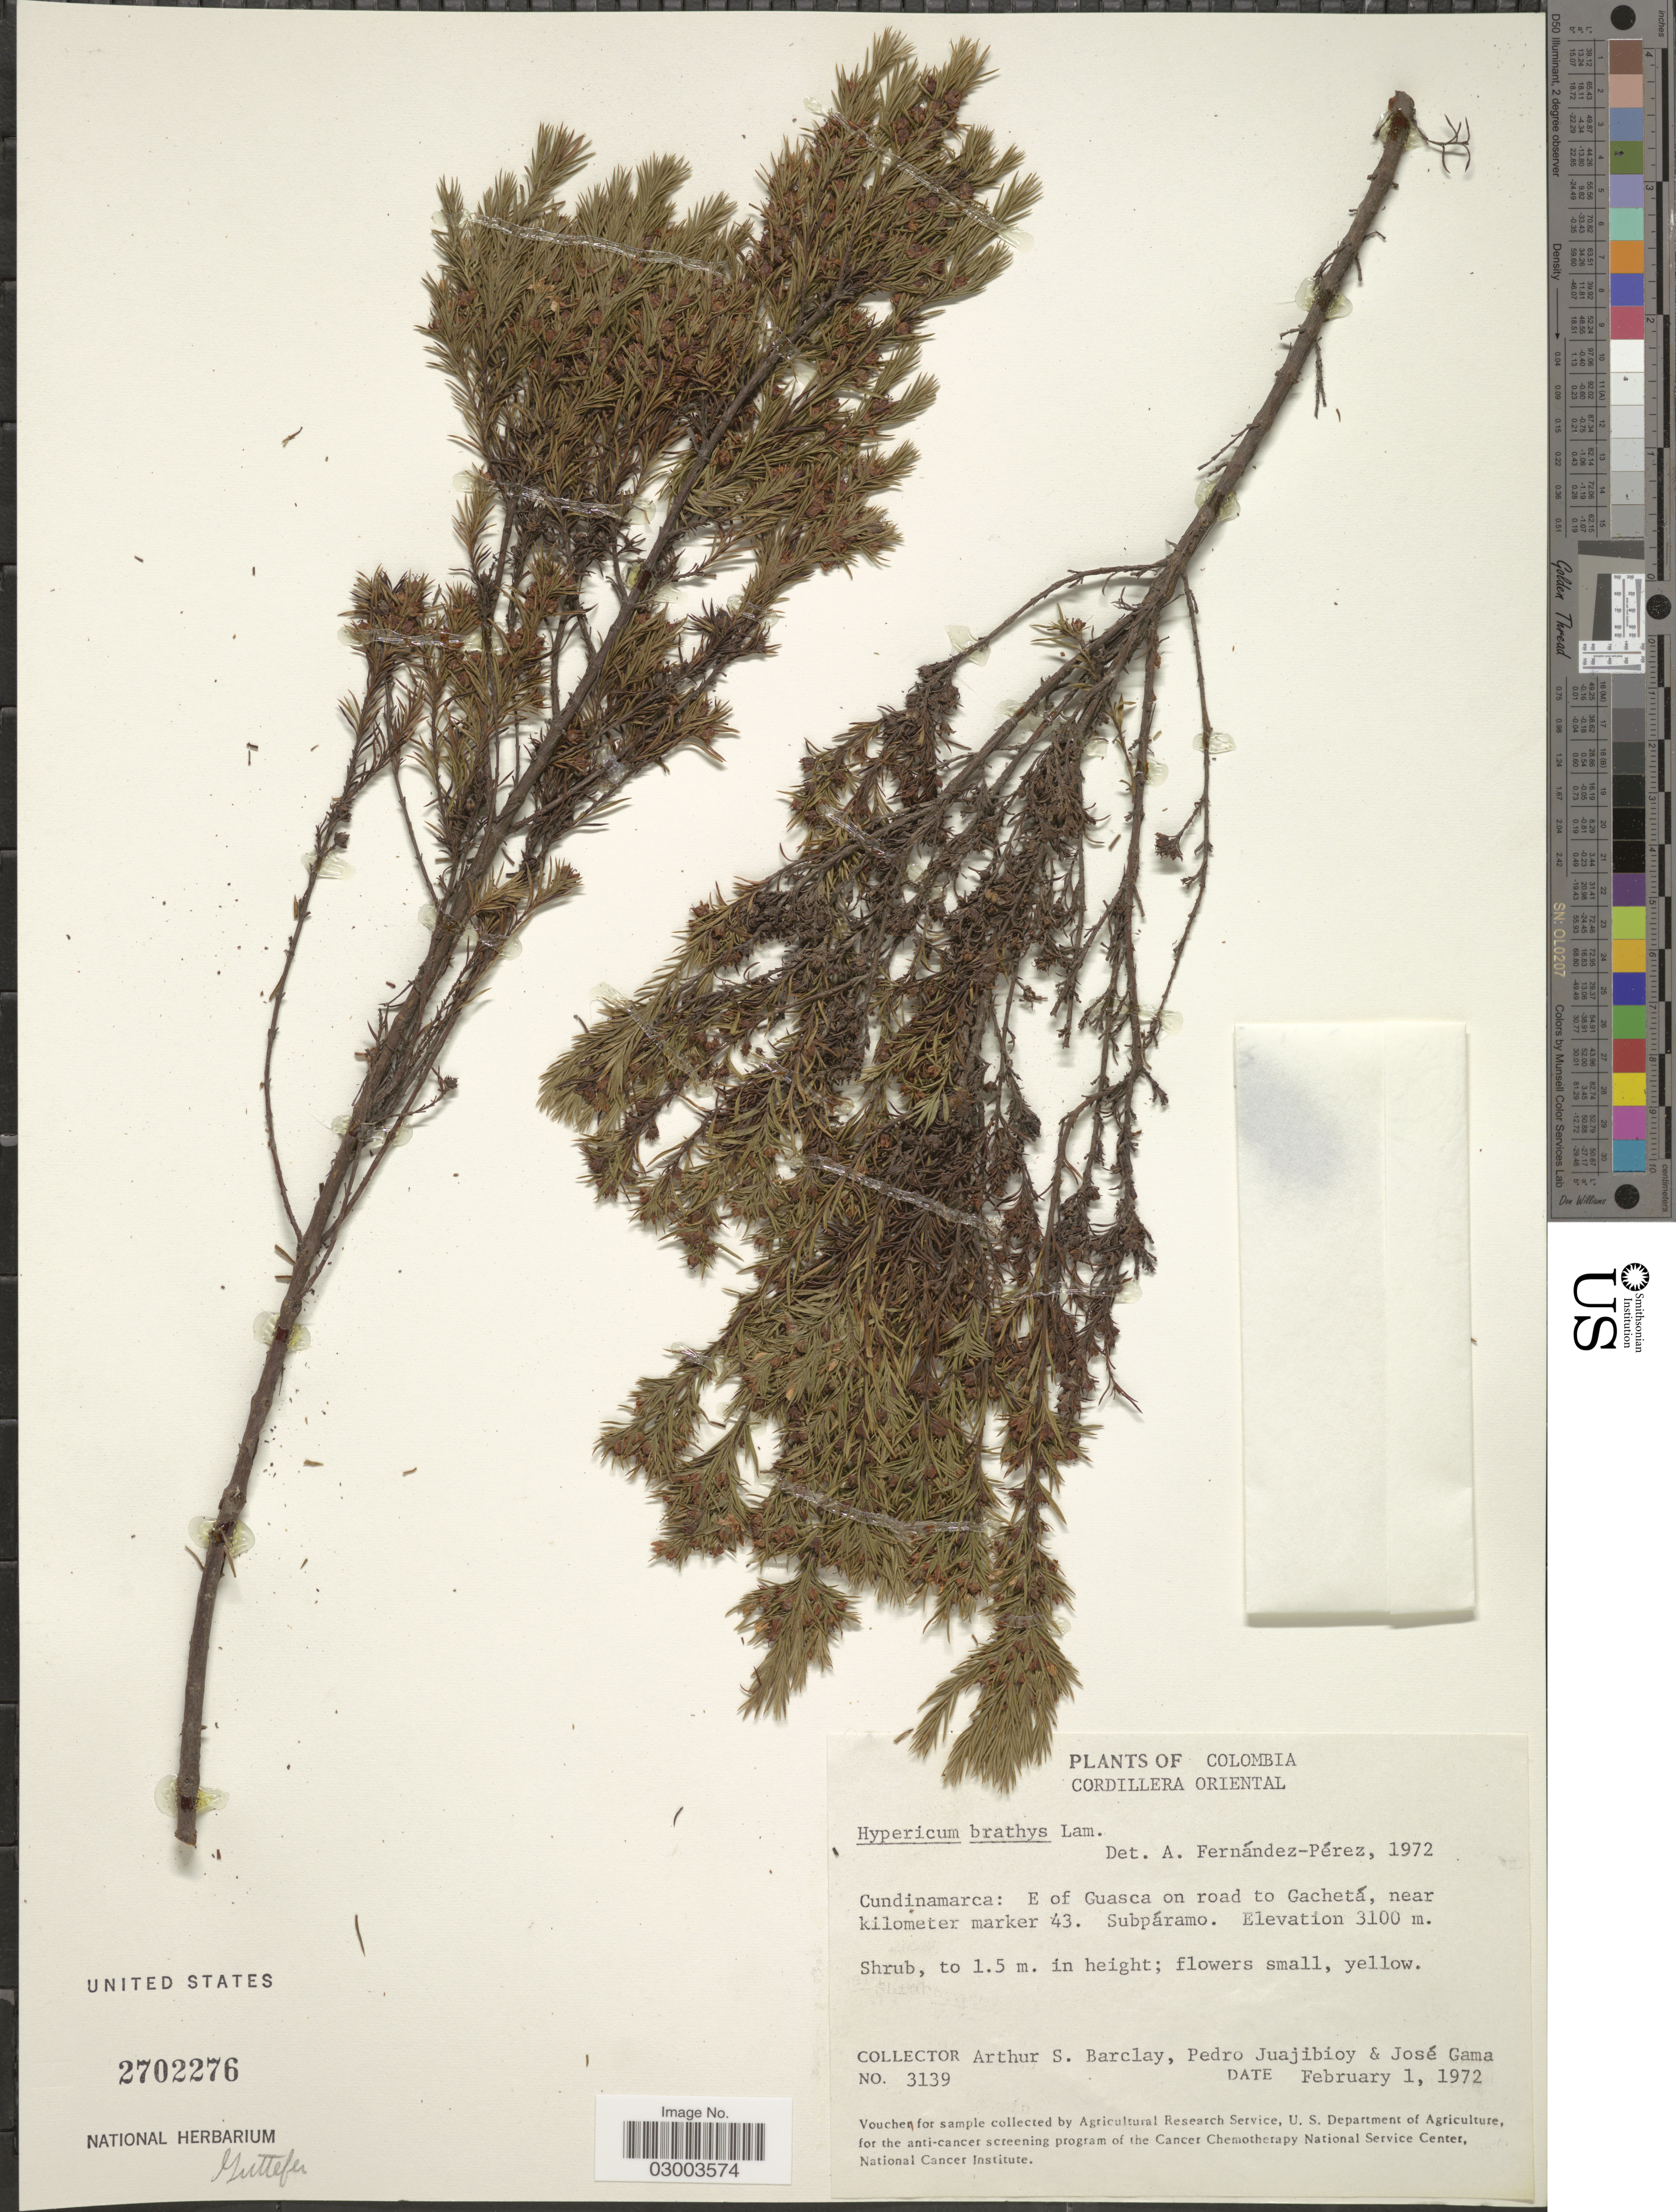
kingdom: Plantae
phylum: Tracheophyta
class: Magnoliopsida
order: Malpighiales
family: Hypericaceae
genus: Hypericum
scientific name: Hypericum juniperinum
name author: Kunth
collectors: A. S. Barclay, P. Juajibioy & J. Gama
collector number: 3139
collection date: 1972-02-01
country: Colombia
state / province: Cundinamarca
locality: Cordillera Oriental. E of Gusca on road to Gachetá, near kilometer marker 43.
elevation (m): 3100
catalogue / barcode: US 2702276